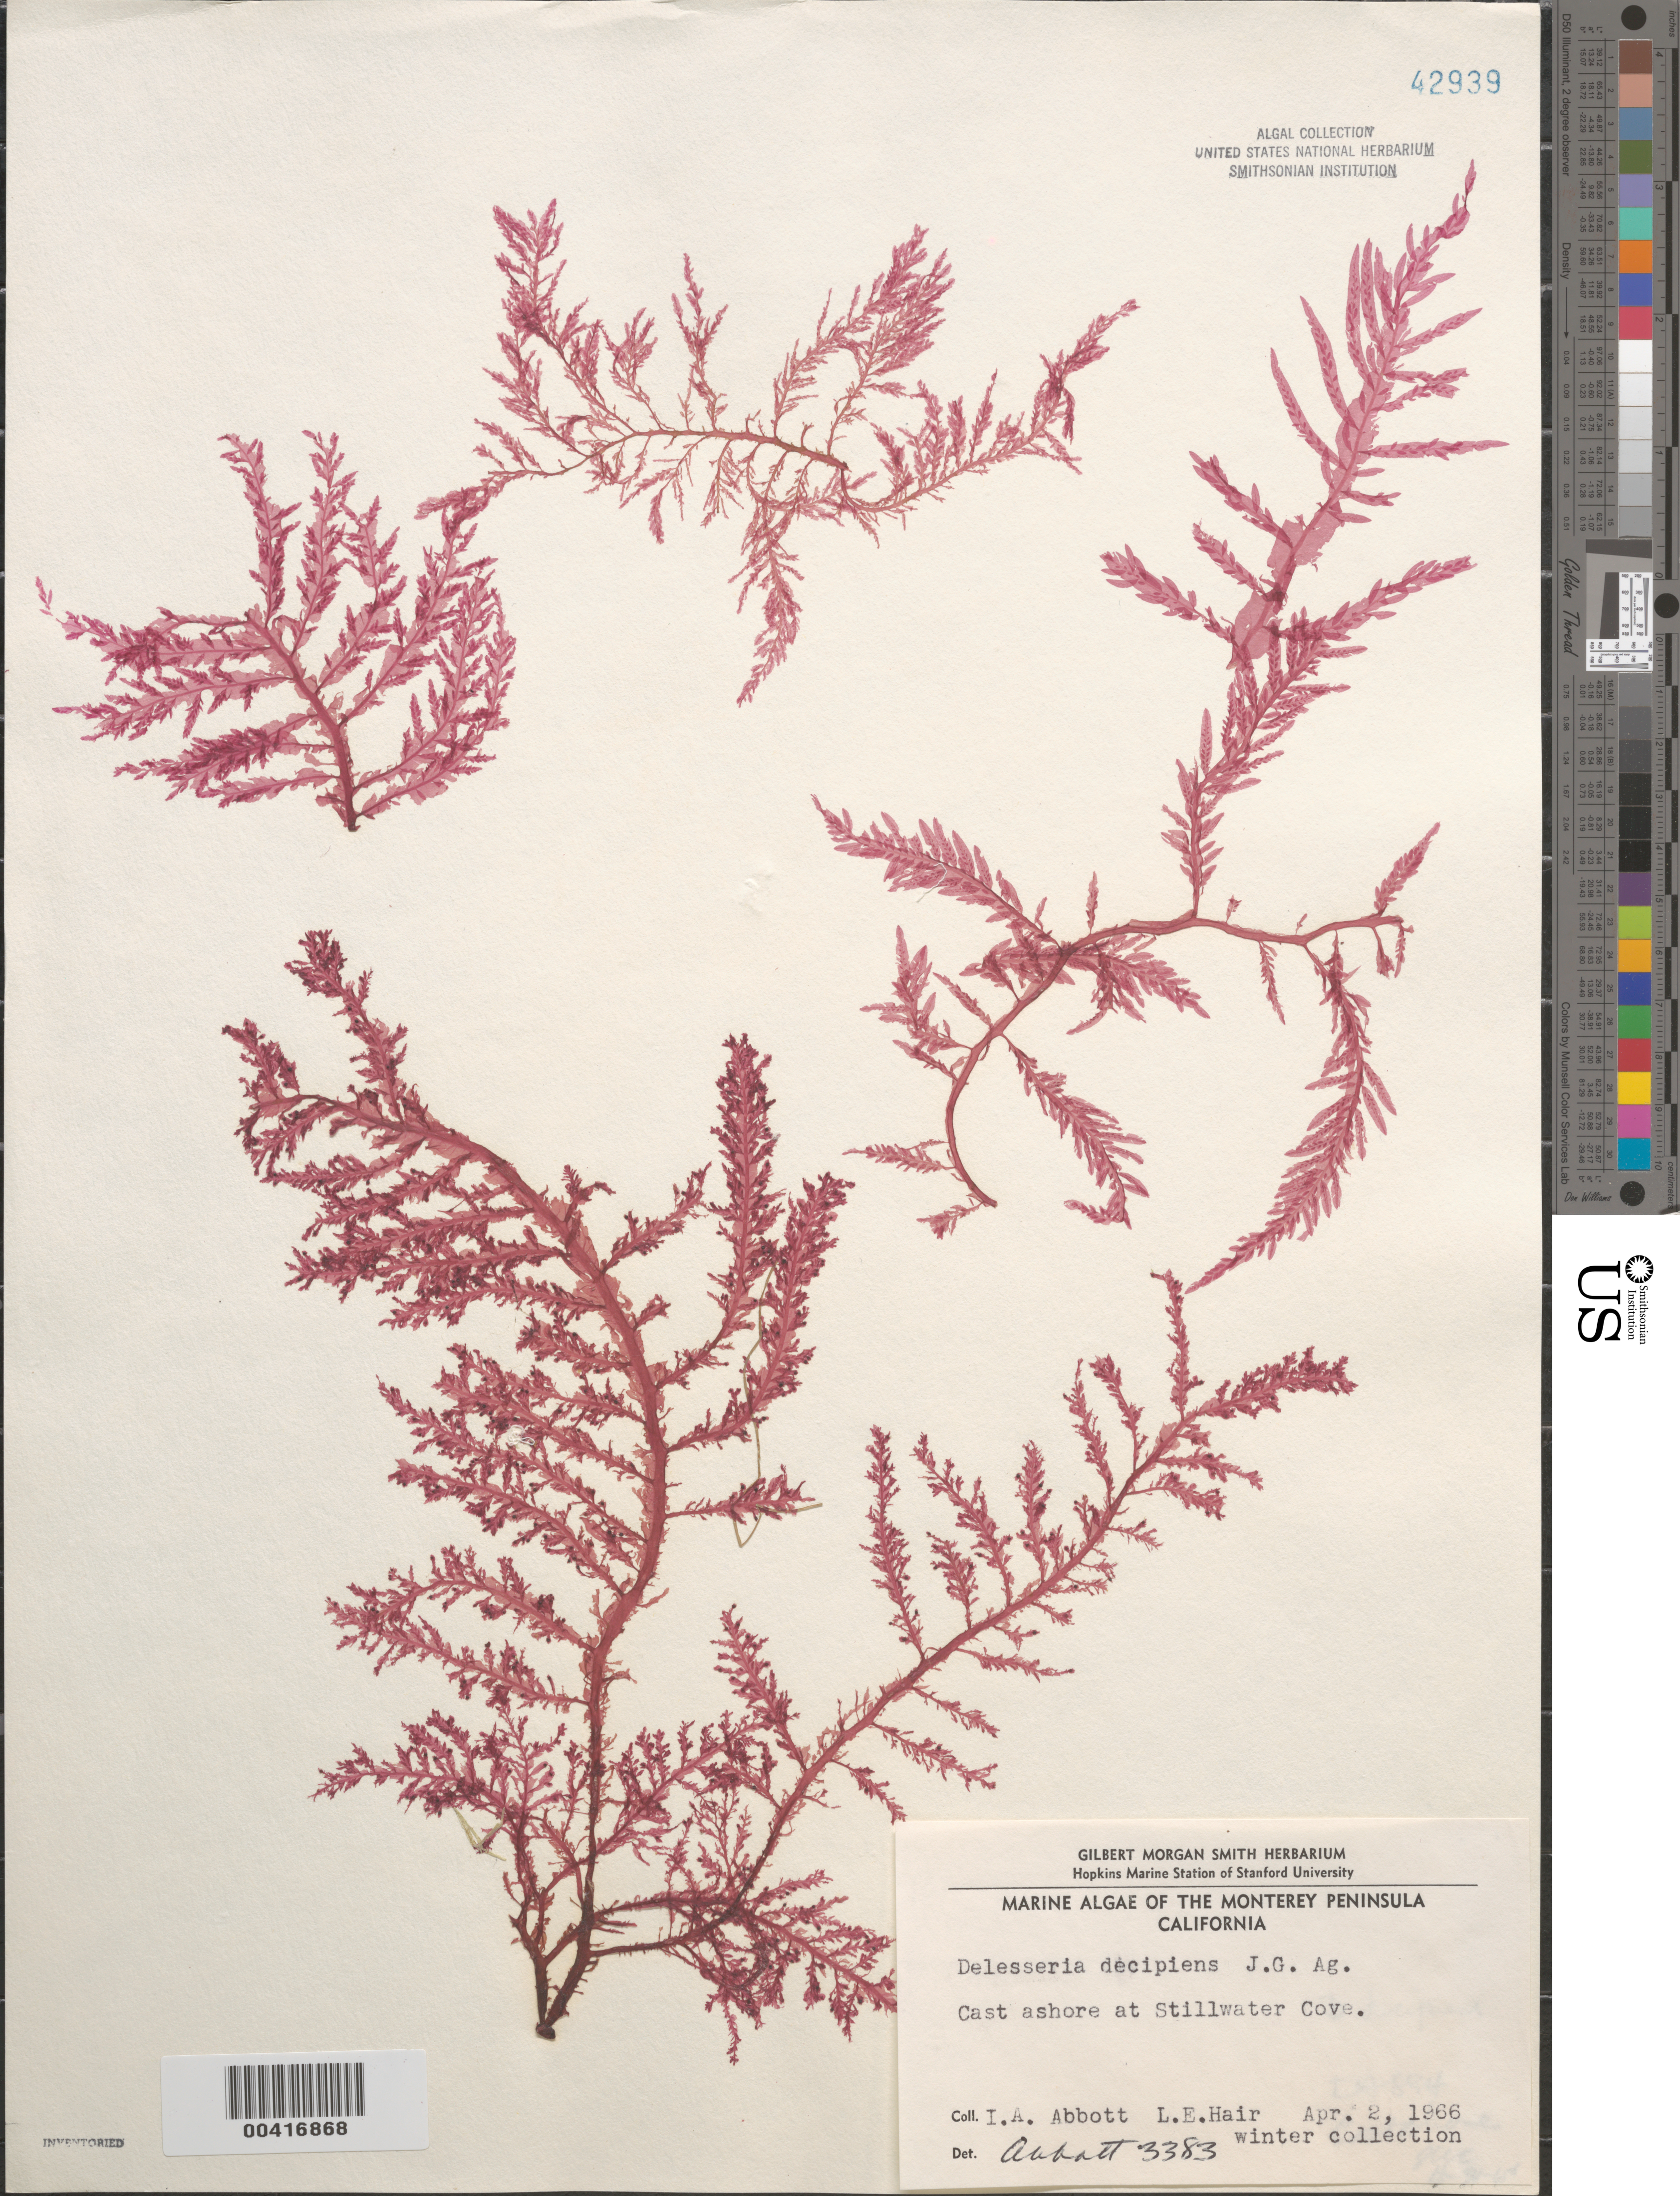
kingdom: Plantae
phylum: Rhodophyta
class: Florideophyceae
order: Ceramiales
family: Delesseriaceae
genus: Cumathamnion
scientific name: Cumathamnion decipiens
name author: (J. Agardh) M.J. Wynne & G.W. Saunders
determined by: Algae name updating Project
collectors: I. A. Abbott & L. Hair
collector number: IAA 3383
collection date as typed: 02 Apr 1966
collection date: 1966-04-02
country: United States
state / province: California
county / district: Monterey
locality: Stillwater Cove, Monterey Peninsula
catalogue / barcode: US 42939